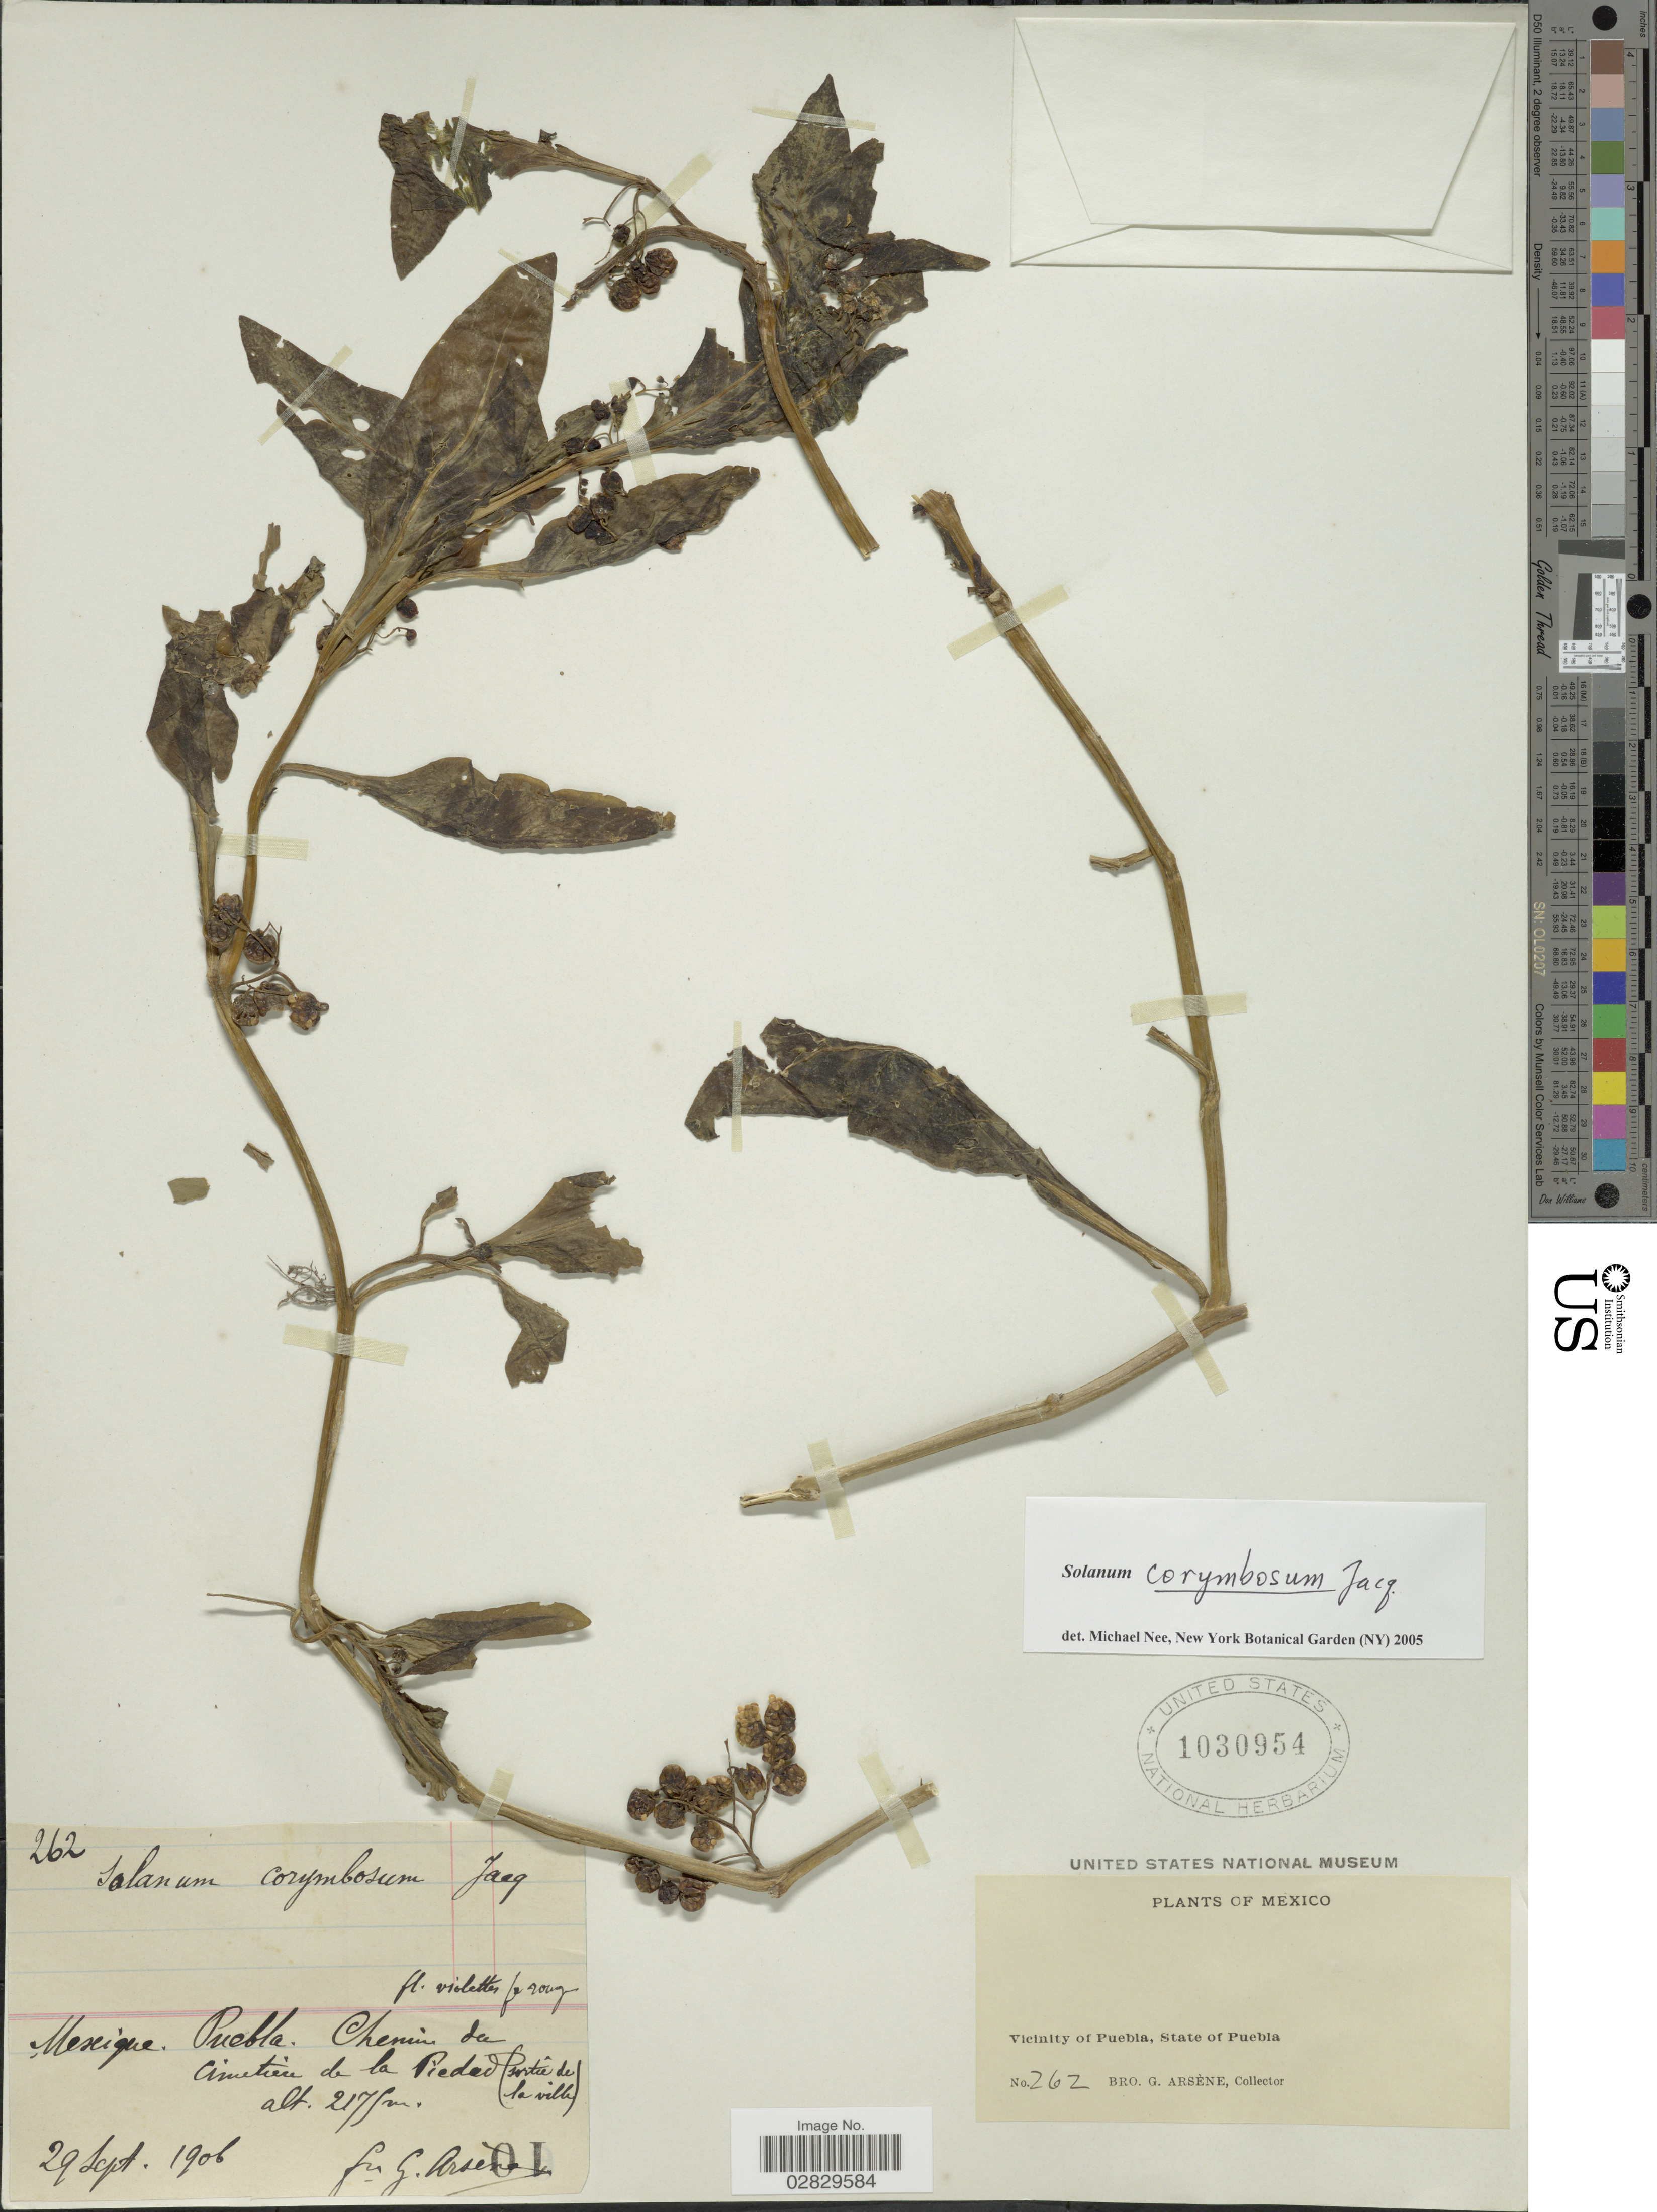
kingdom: Plantae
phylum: Tracheophyta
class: Magnoliopsida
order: Solanales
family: Solanaceae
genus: Solanum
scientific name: Solanum corymbosum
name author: Jacq.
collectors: Bro. G. Arsène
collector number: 262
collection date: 1906-09-29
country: Mexico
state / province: Puebla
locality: Chemin de cimitiere de la Piedad (sortie de la ville). Vicinity of Puebla.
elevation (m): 2175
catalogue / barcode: US 1030954